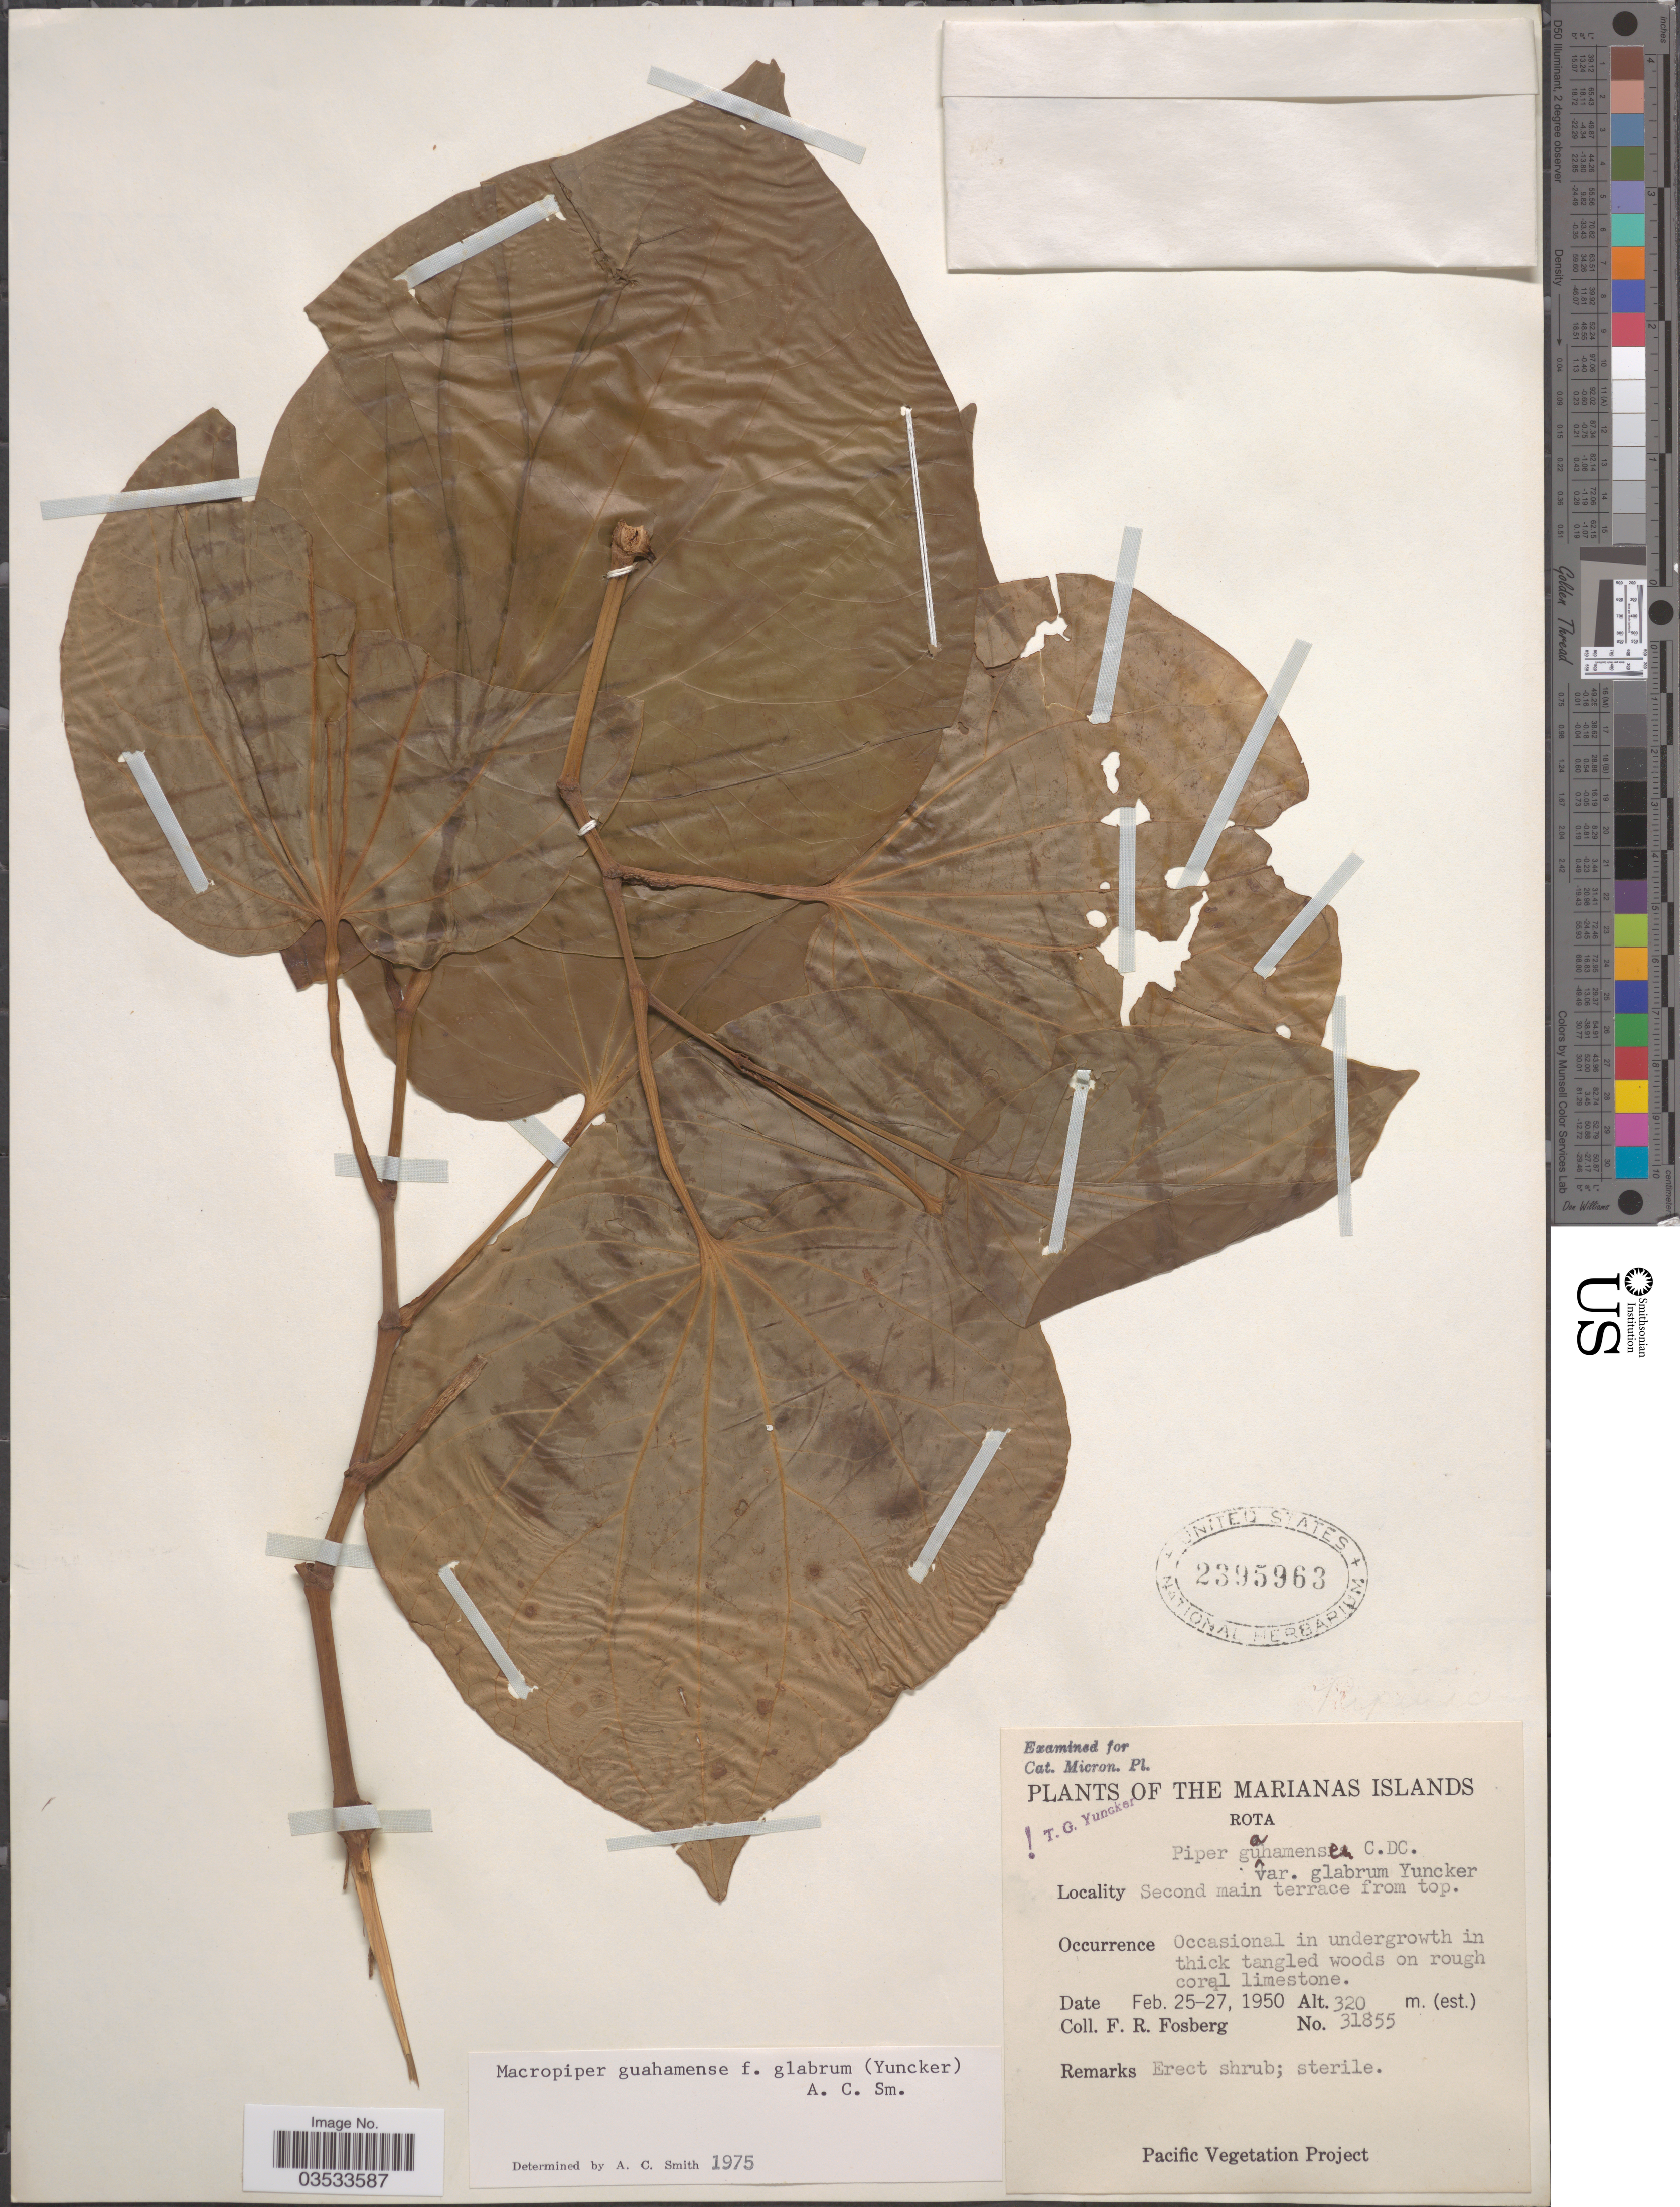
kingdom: Plantae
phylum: Tracheophyta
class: Magnoliopsida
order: Piperales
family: Piperaceae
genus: Piper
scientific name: Piper guahamense f. glabrum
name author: (Yunck.) A.C. Sm.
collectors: F. R. Fosberg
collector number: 31855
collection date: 1950-02-25/1950-02-27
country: Northern Mariana Islands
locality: The Marianas Islands. Rota. Second main terrace from top.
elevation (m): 320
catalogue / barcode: US 2395963